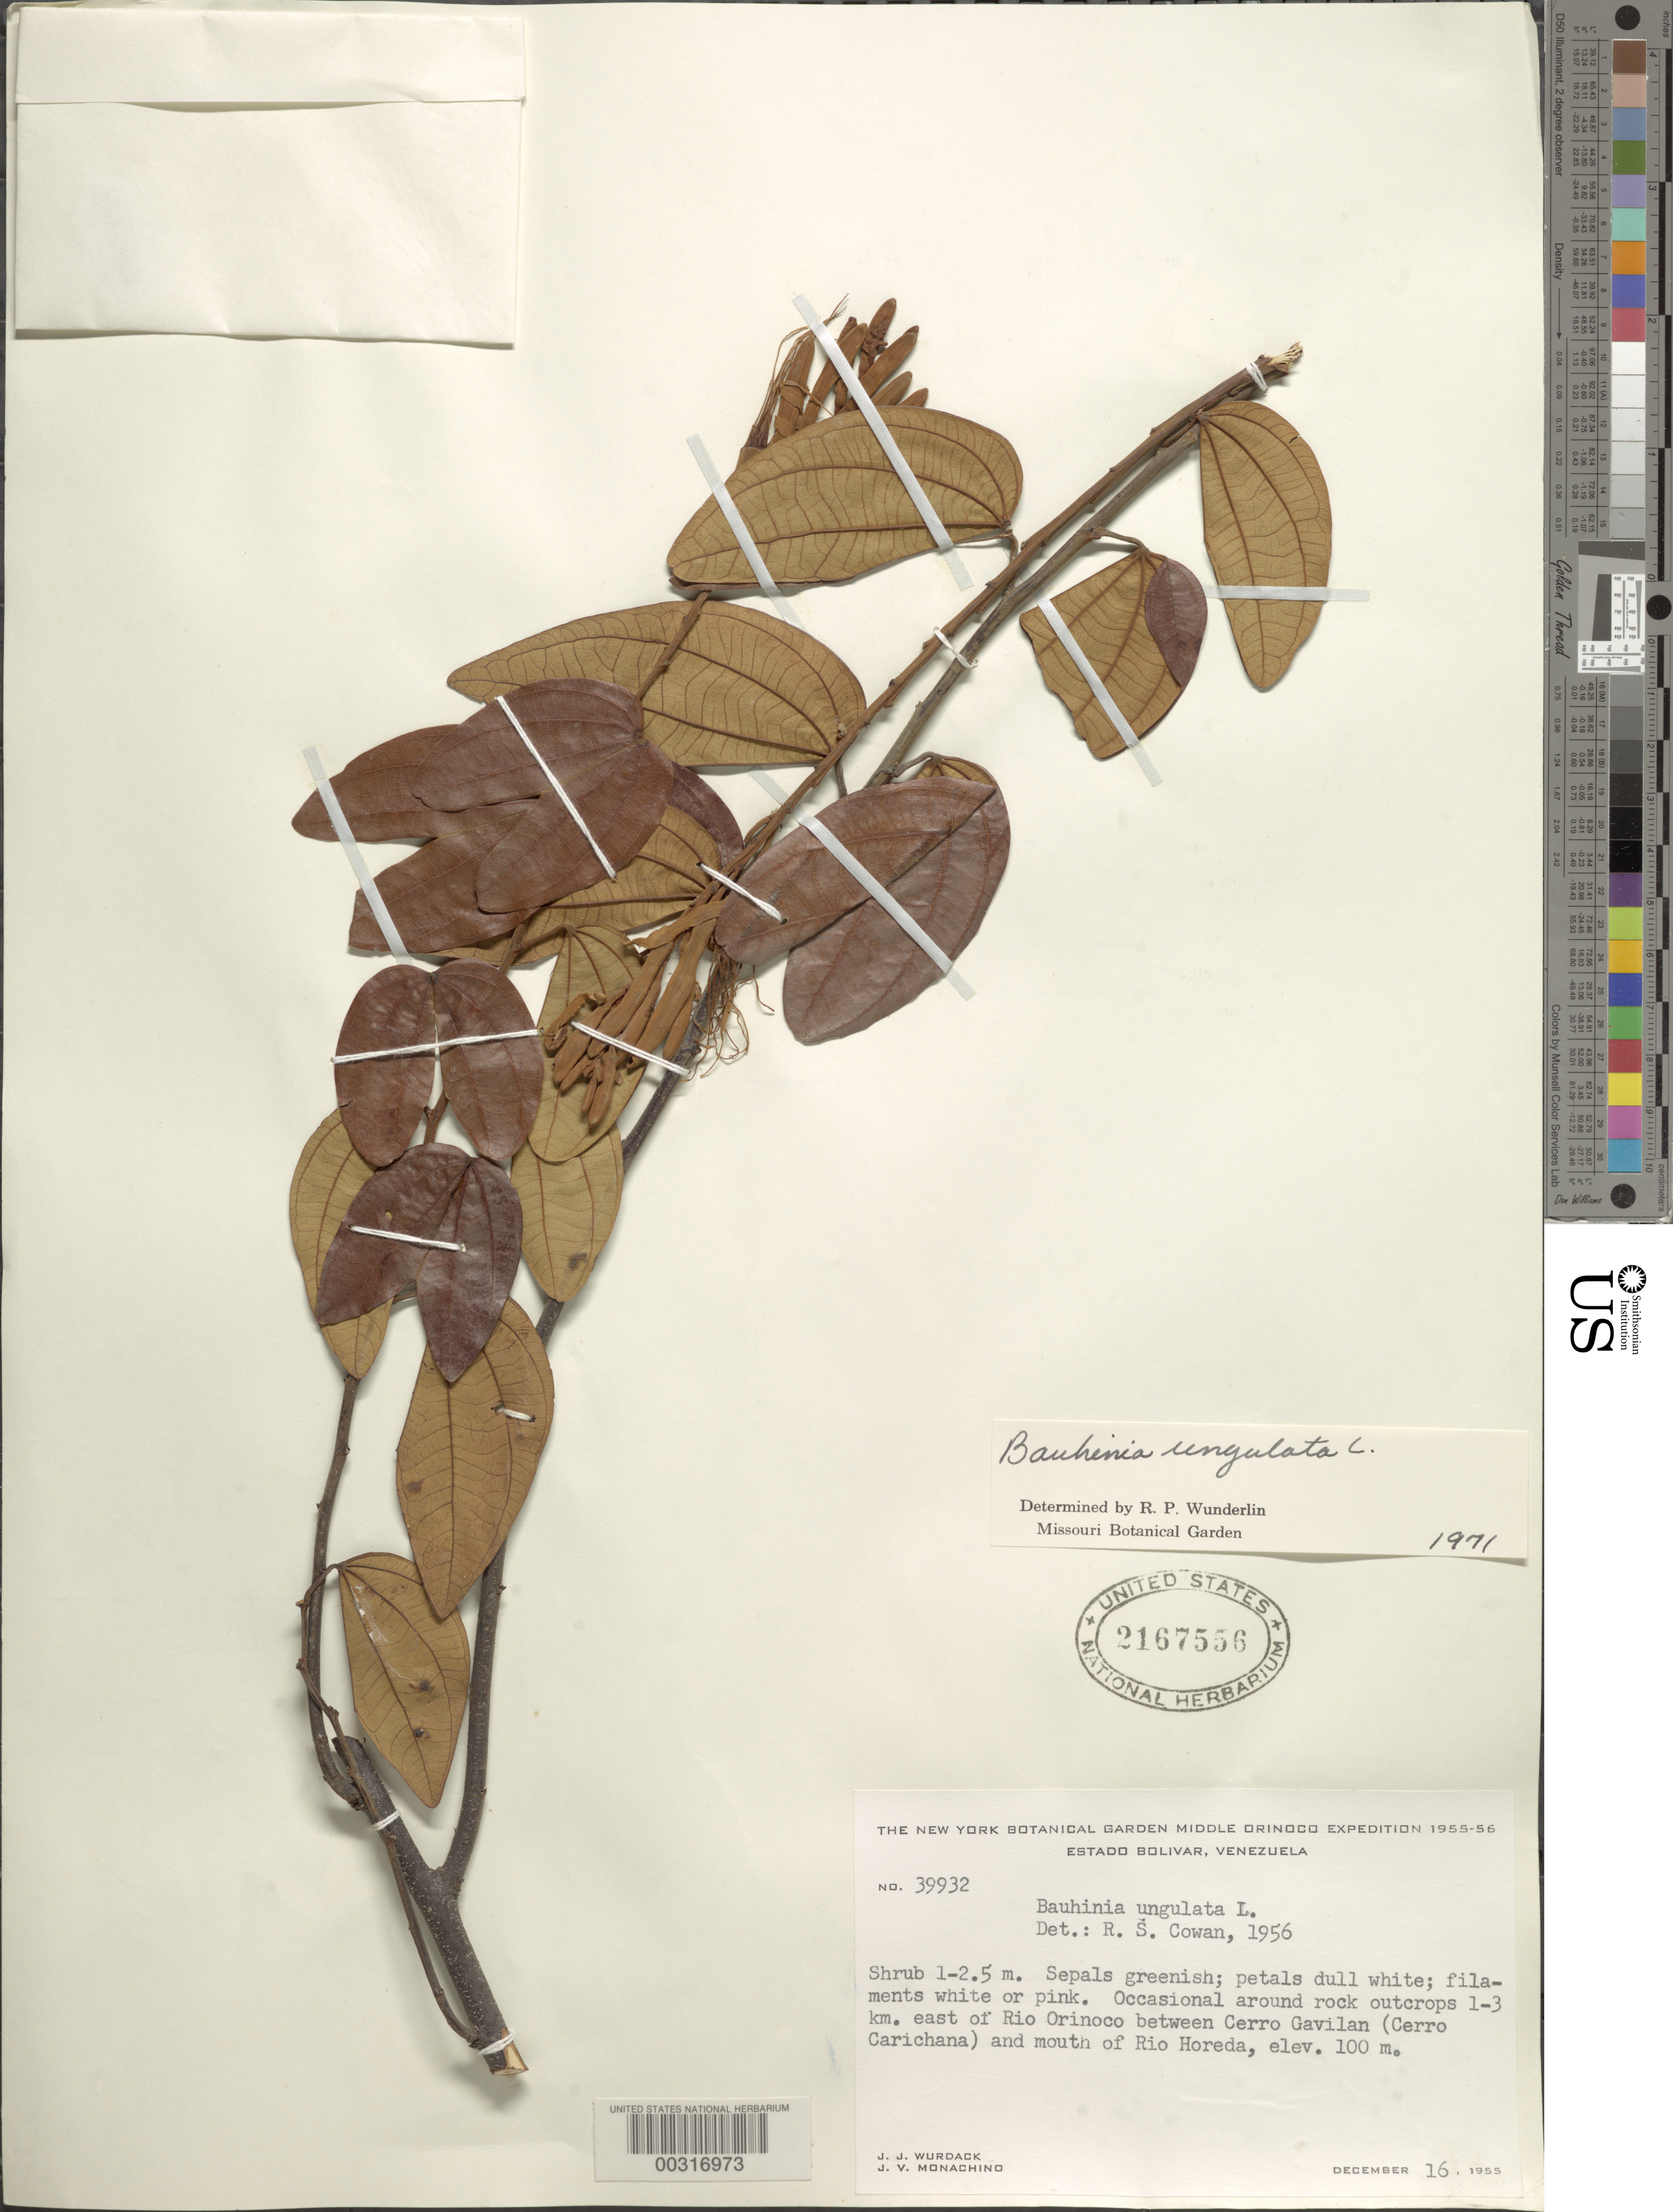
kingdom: Plantae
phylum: Tracheophyta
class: Magnoliopsida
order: Fabales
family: Fabaceae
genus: Bauhinia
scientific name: Bauhinia ungulata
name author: L.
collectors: J. J. Wurdack & J. V. Monachino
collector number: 39932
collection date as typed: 16 Dec 1955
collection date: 1955-12-16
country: Venezuela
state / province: Bolivar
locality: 1-3 km e of rio orinoco between cerro gavilan (cerro carichana) and mouth of rio horeda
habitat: Around rock outcrops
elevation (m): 100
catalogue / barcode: US 2167556